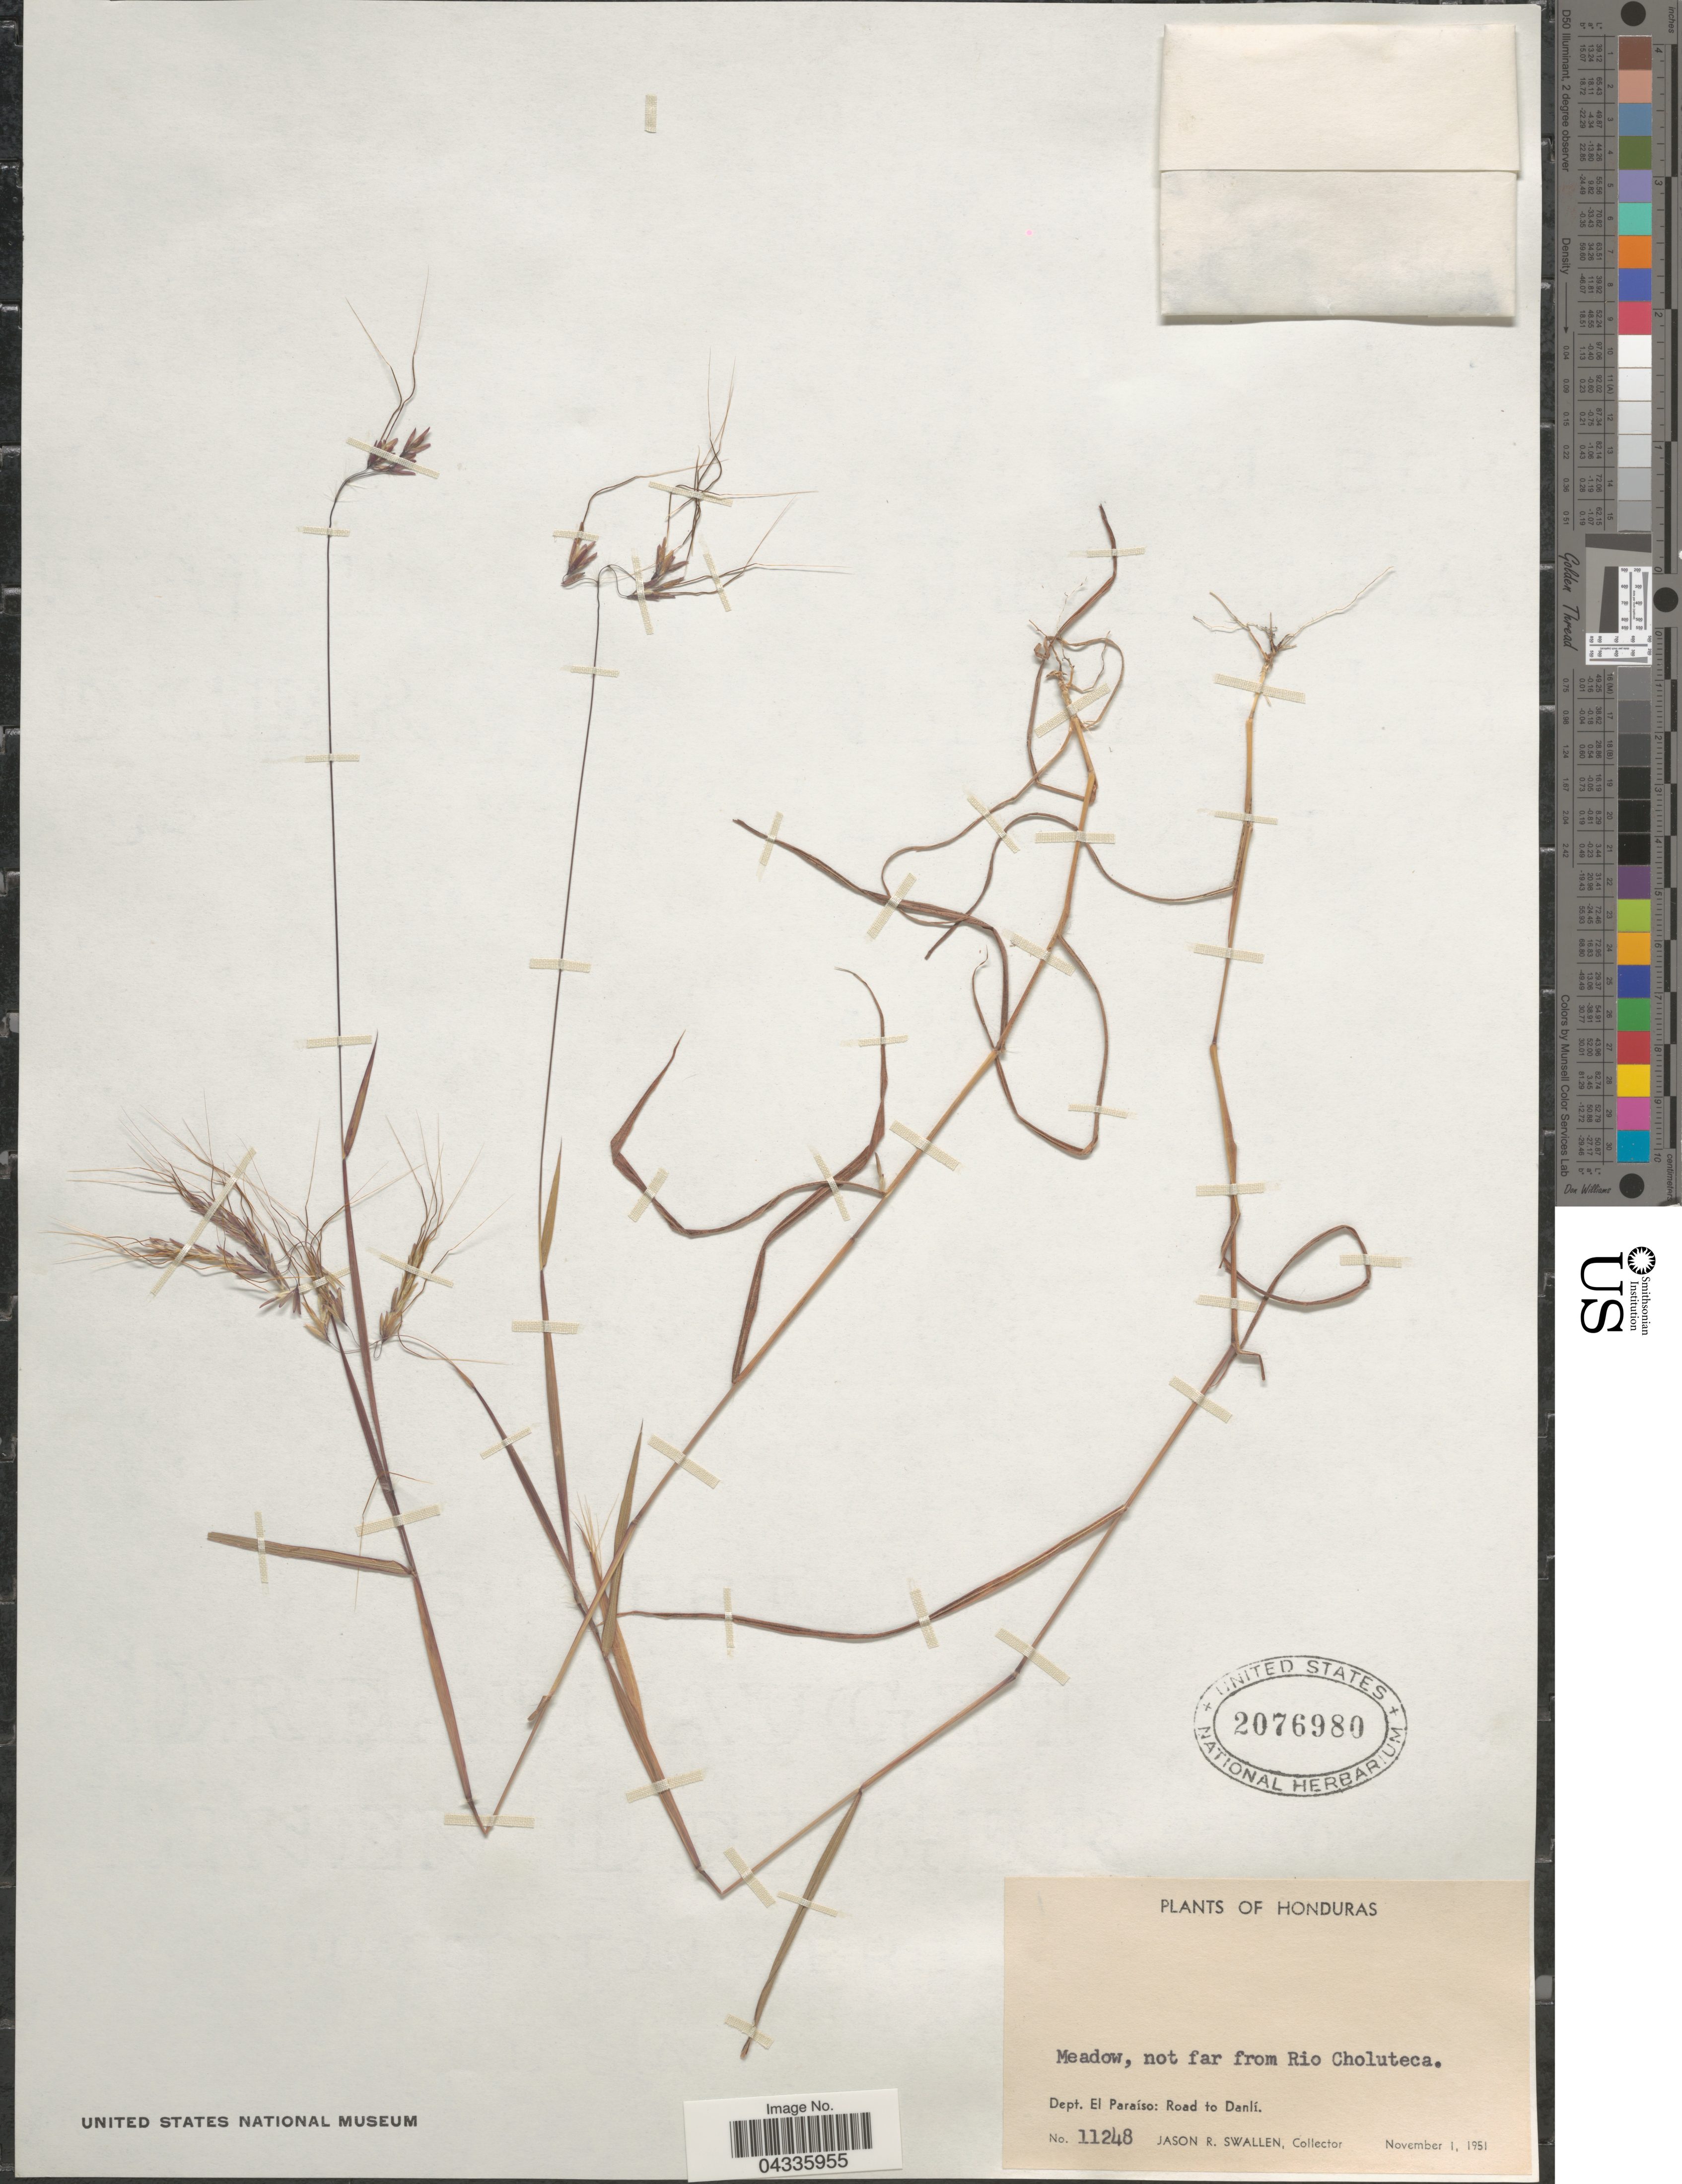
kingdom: Plantae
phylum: Tracheophyta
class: Liliopsida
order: Poales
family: Poaceae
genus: Euclasta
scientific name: Euclasta condylotricha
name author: (Hochst. ex Steud.) Stapf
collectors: J. R. Swallen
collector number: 11248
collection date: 1951-11-01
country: Honduras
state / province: El Paraiso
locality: Meadow, not far from Rio Choluteca. Dept. El Paraíso: Road to Danli.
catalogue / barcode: US 2076980